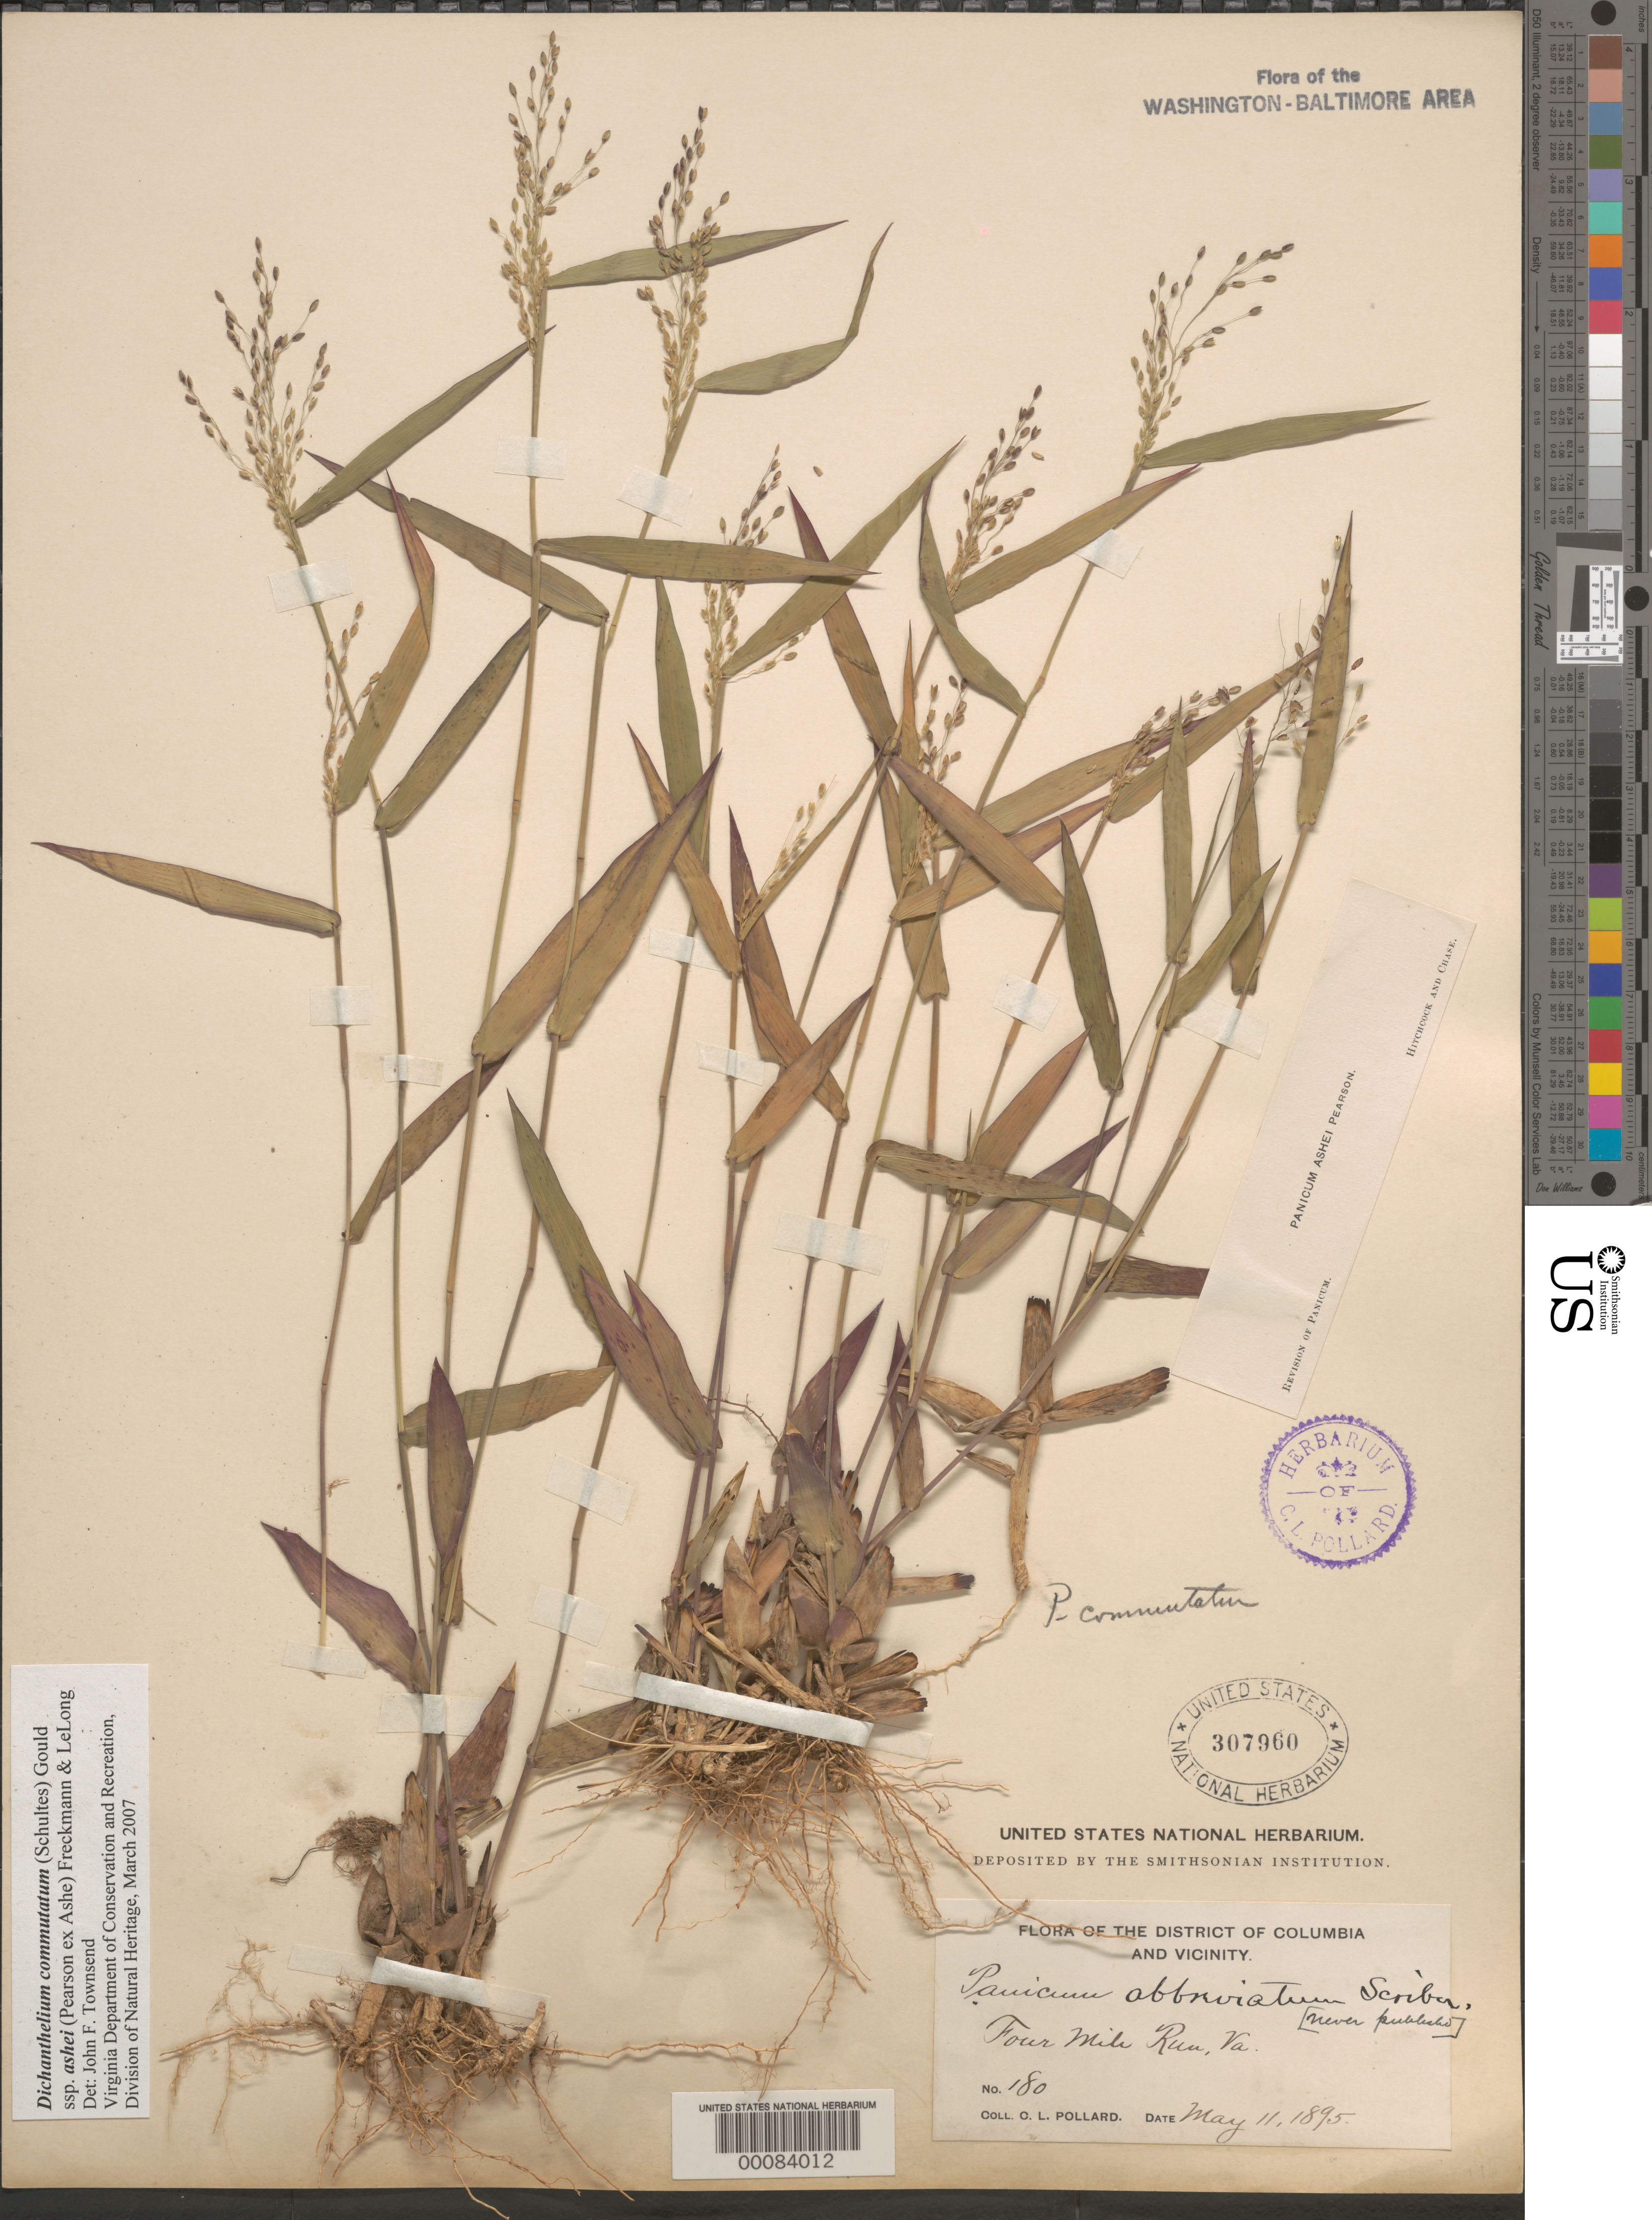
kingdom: Plantae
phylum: Tracheophyta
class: Liliopsida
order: Poales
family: Poaceae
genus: Dichanthelium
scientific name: Dichanthelium commutatum subsp. ashei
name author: (Ashe ex Schult.) Freckmann & Lelong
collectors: C. L. Pollard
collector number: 180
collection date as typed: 11 May 1895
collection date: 1895-05-11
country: United States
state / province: Virginia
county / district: Arlington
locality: Four Mile Run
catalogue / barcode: US 307960